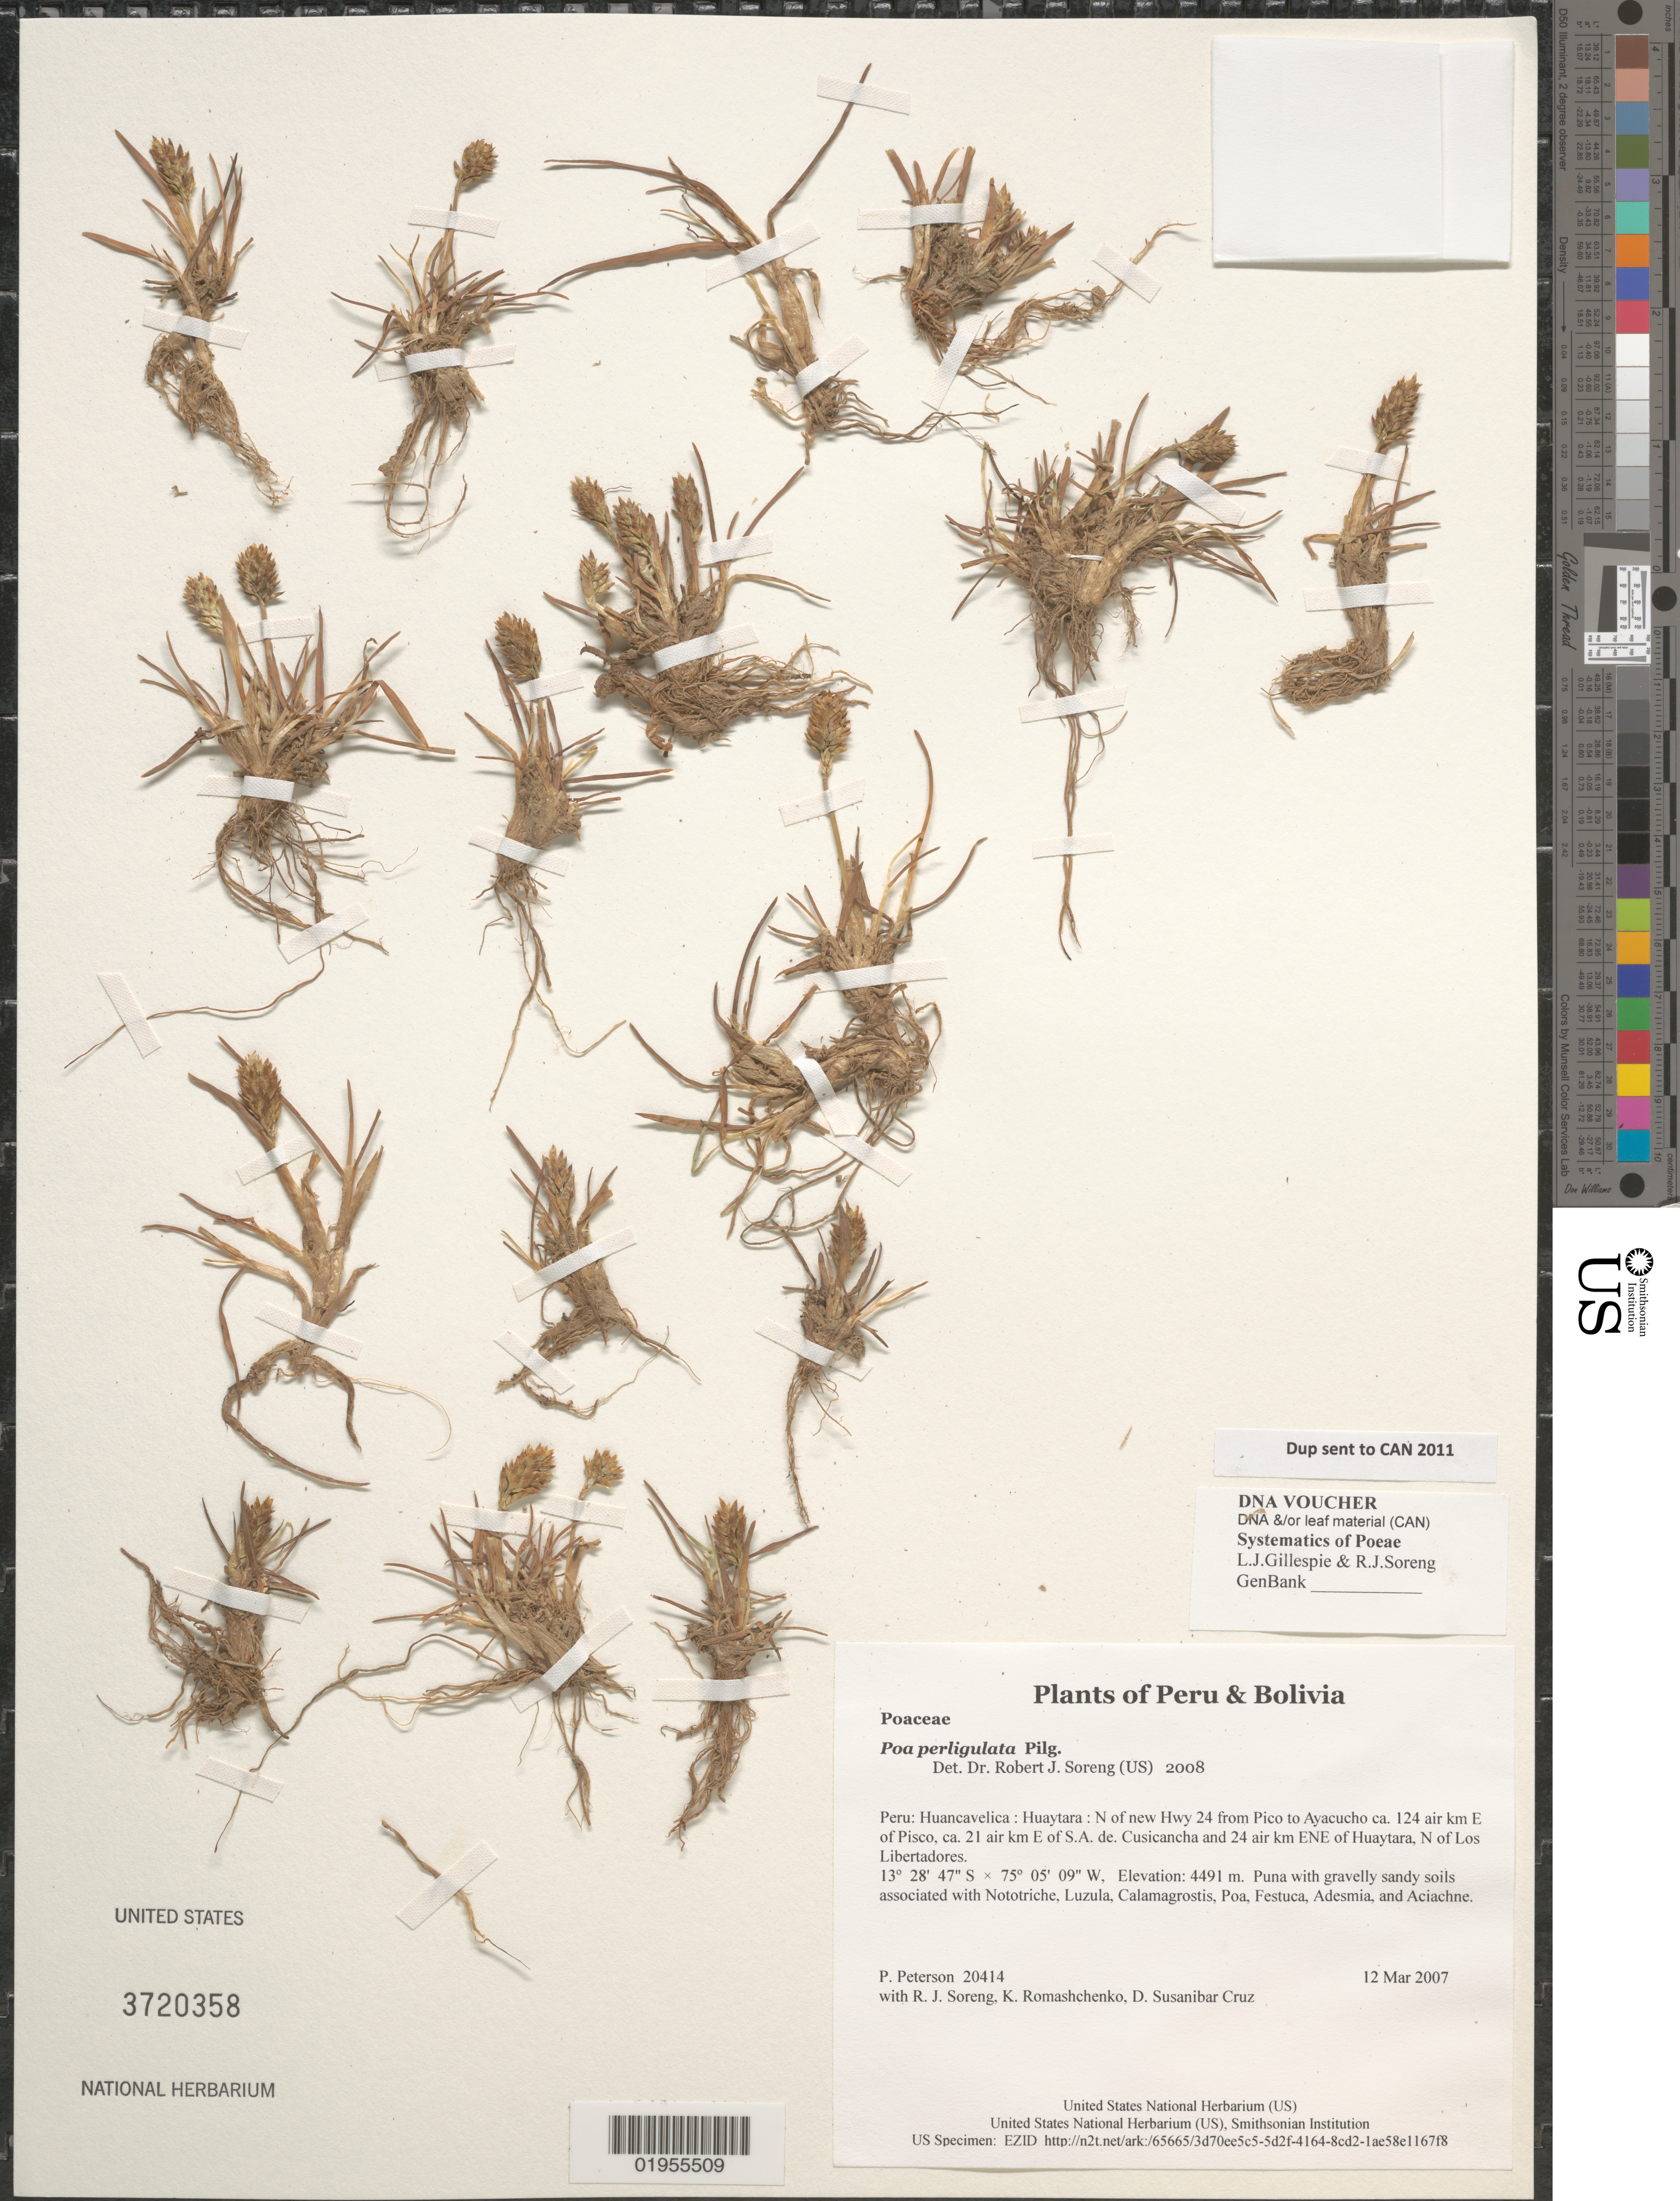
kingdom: Plantae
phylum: Tracheophyta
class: Liliopsida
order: Poales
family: Poaceae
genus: Poa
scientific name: Poa perligulata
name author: Pilg.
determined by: Soreng, Robert J., Research Associate (BOT), Smithsonian Institution - National Museum of Natural History (UNITED STATES)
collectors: P. M. Peterson, R. J. Soreng, K. Romashchenko & D. Susanibar Cruz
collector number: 20414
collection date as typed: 12 Mar 2007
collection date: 2007-03-12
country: Peru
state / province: Huancavelica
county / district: Huaytara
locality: N of new Hwy 24 from Pico to Ayacucho ca. 124 air km E of Pisco, ca. 21 air km E of S.A. de. Cusicancha and 24 air km ENE of Huaytara, N of Los Libertadores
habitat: Puna with gravelly sandy soils associated with Nototriche, Luzula, Calamagrostis, Poa, Festuca, Adesmia, and Aciachne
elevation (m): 4491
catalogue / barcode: US 3720358